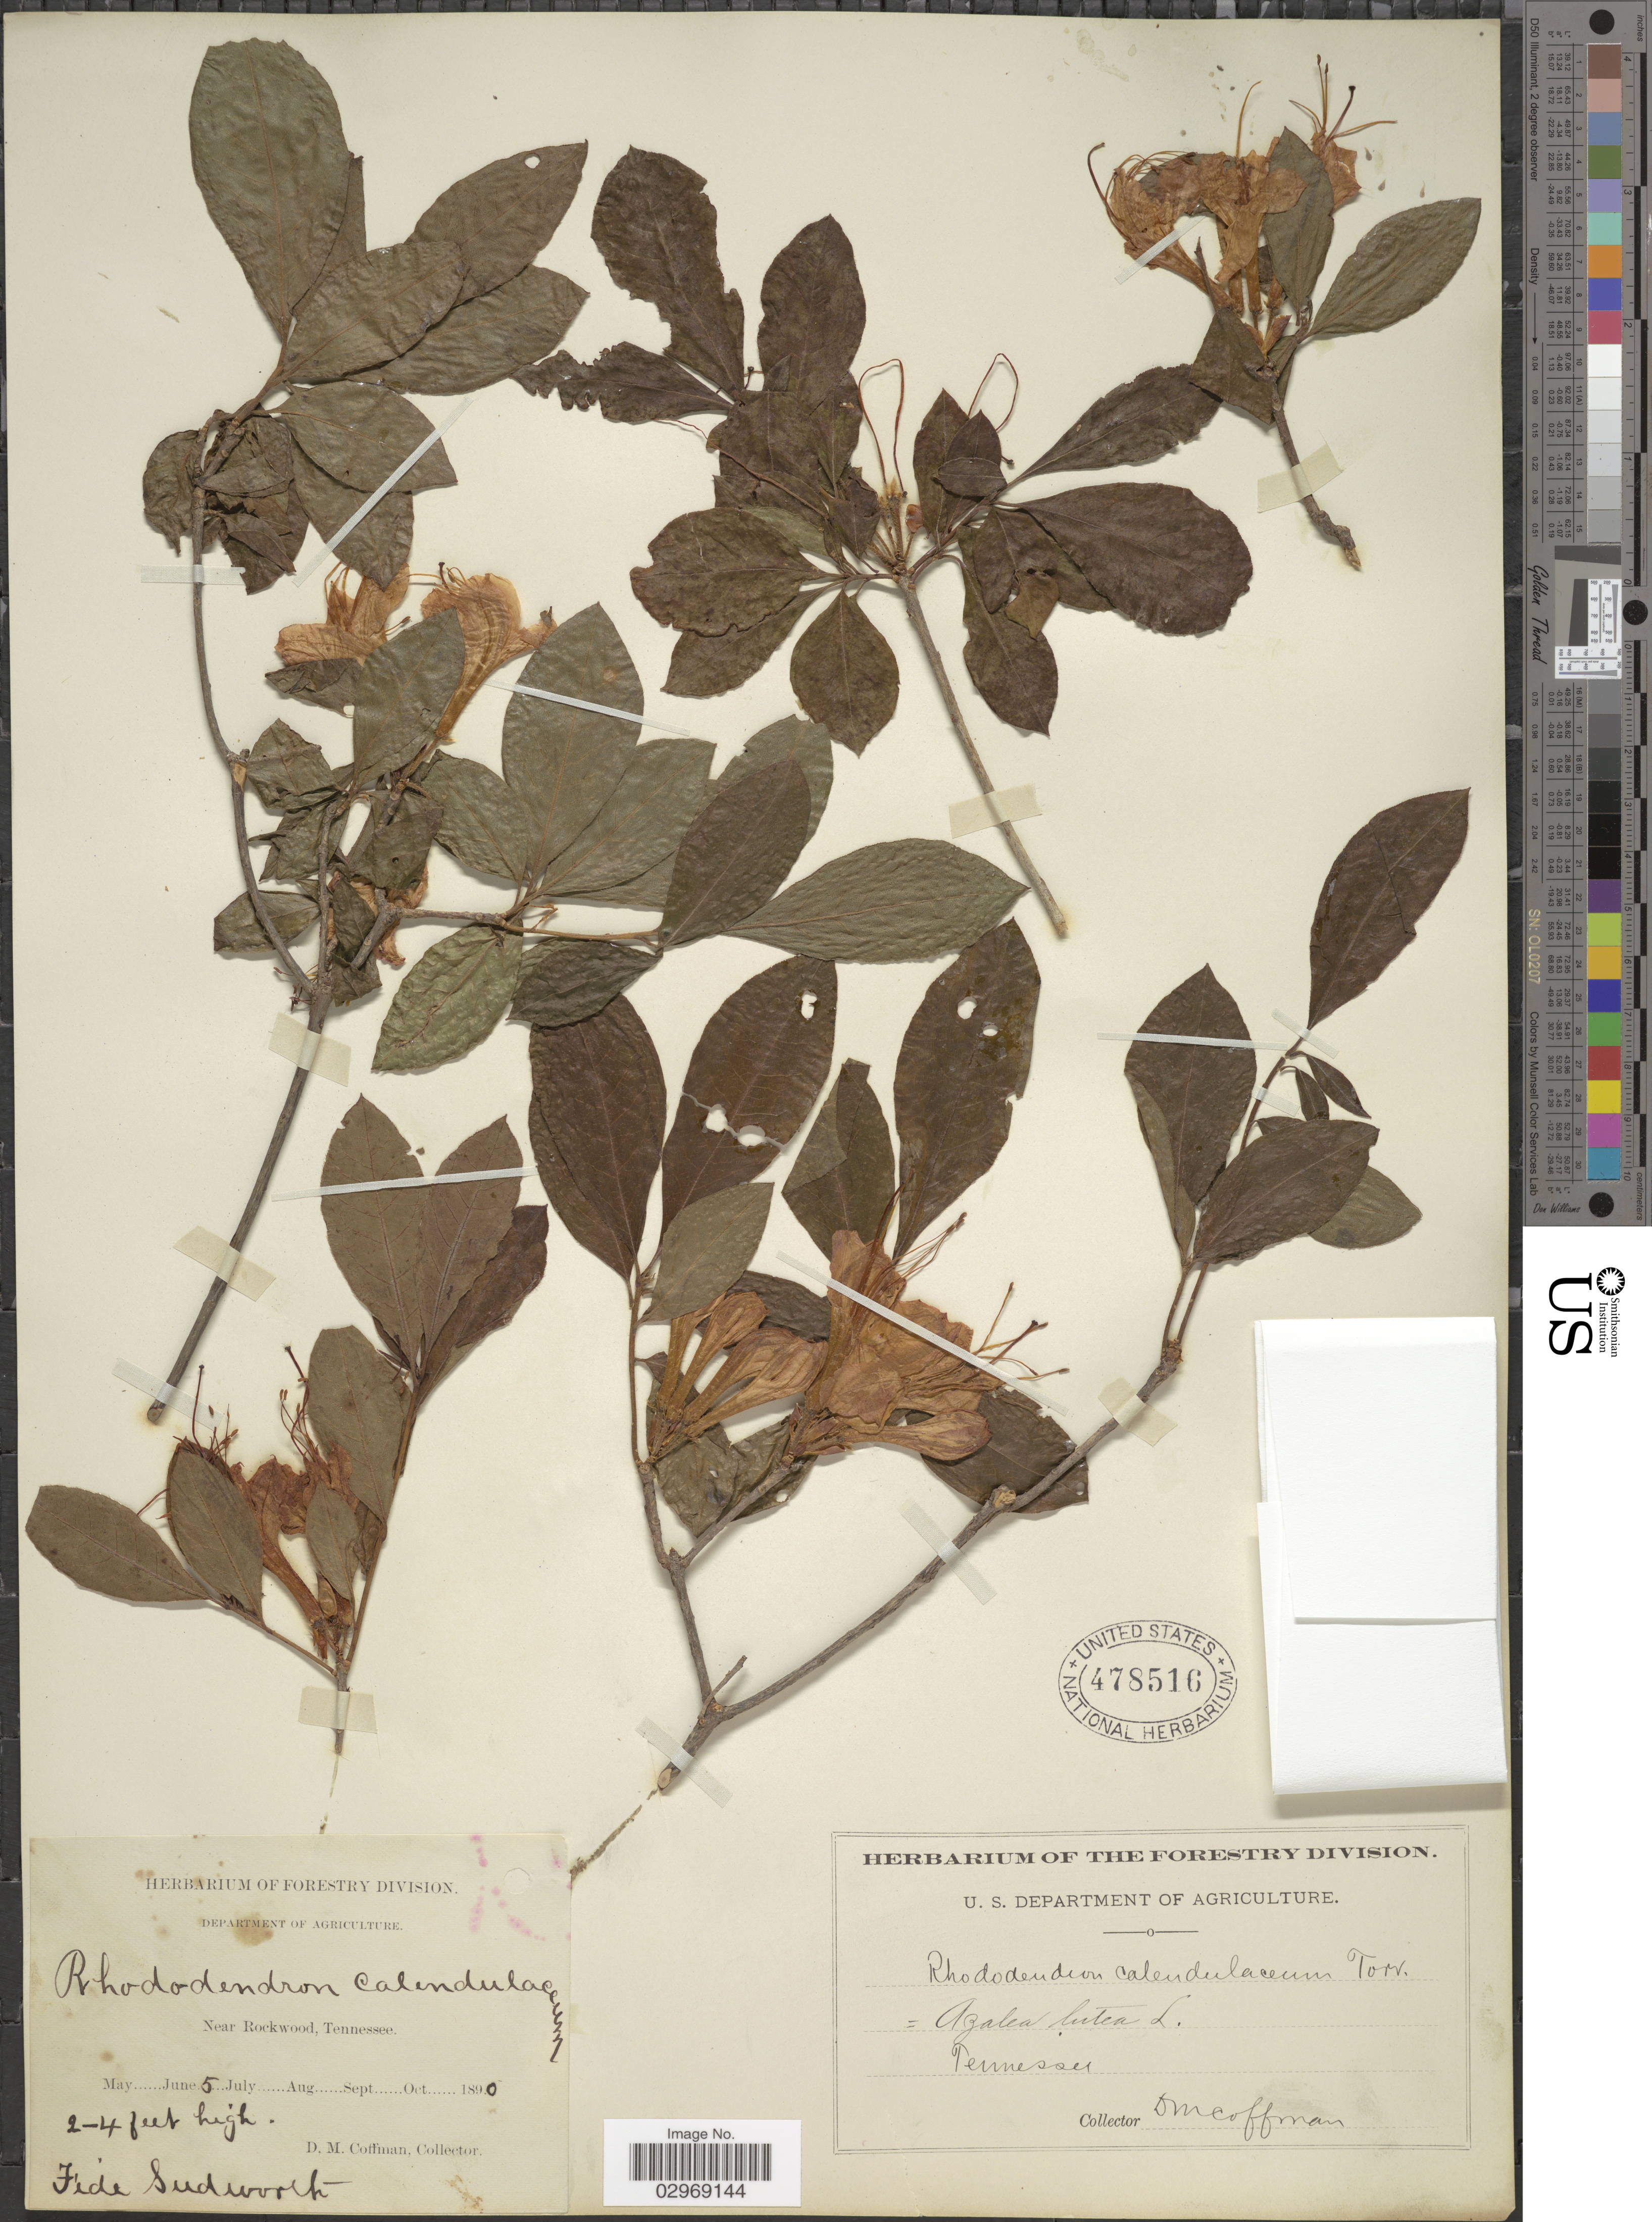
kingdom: Plantae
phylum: Tracheophyta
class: Magnoliopsida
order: Ericales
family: Ericaceae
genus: Rhododendron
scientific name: Rhododendron nudiflorum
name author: Torr.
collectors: D. M. Coffman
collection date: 1890-06-05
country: United States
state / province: Tennessee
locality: Near Rockwood.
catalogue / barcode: US 478516